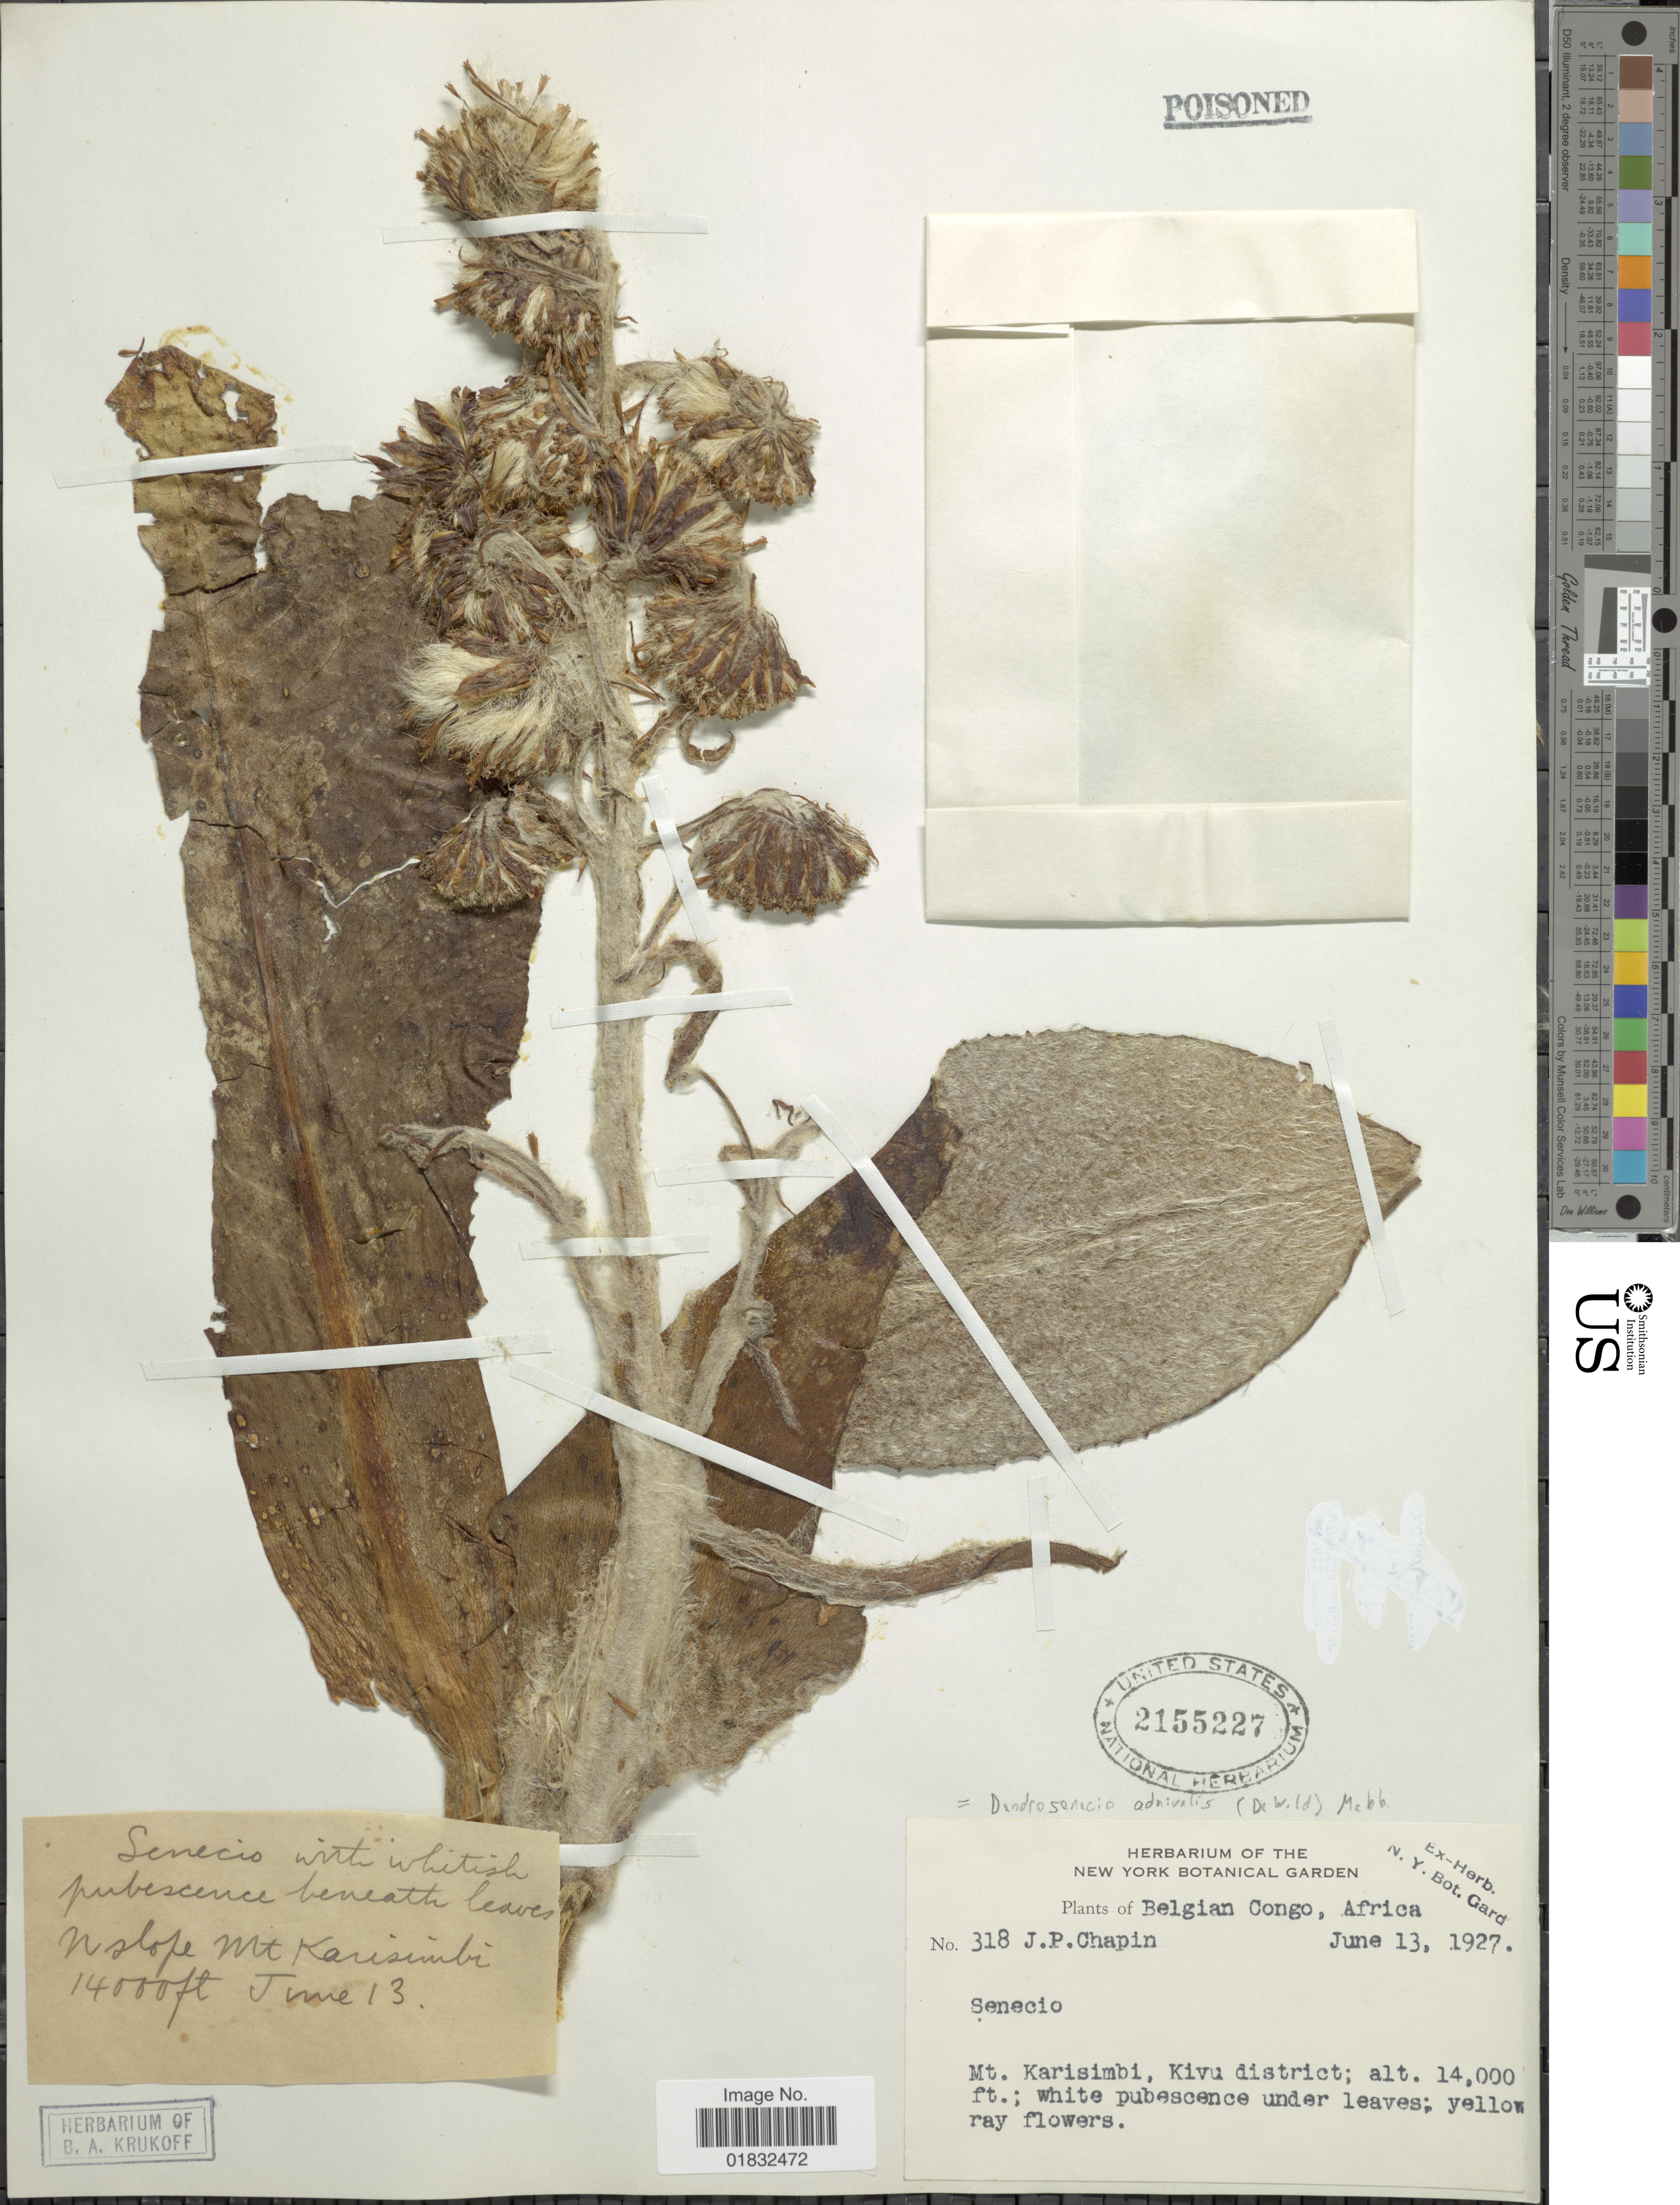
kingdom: Plantae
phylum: Tracheophyta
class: Magnoliopsida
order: Asterales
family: Asteraceae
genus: Dendrosenecio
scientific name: Dendrosenecio adnivalis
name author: (Stapf) E.B. Knox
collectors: J. Chapin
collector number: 318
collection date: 1927-06-13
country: Congo, Democratic Republic of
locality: Belgian Congo, Mt. Karisimbi, Kivu district, N slope Mt Karisimbi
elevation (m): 4267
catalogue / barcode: US 2155227